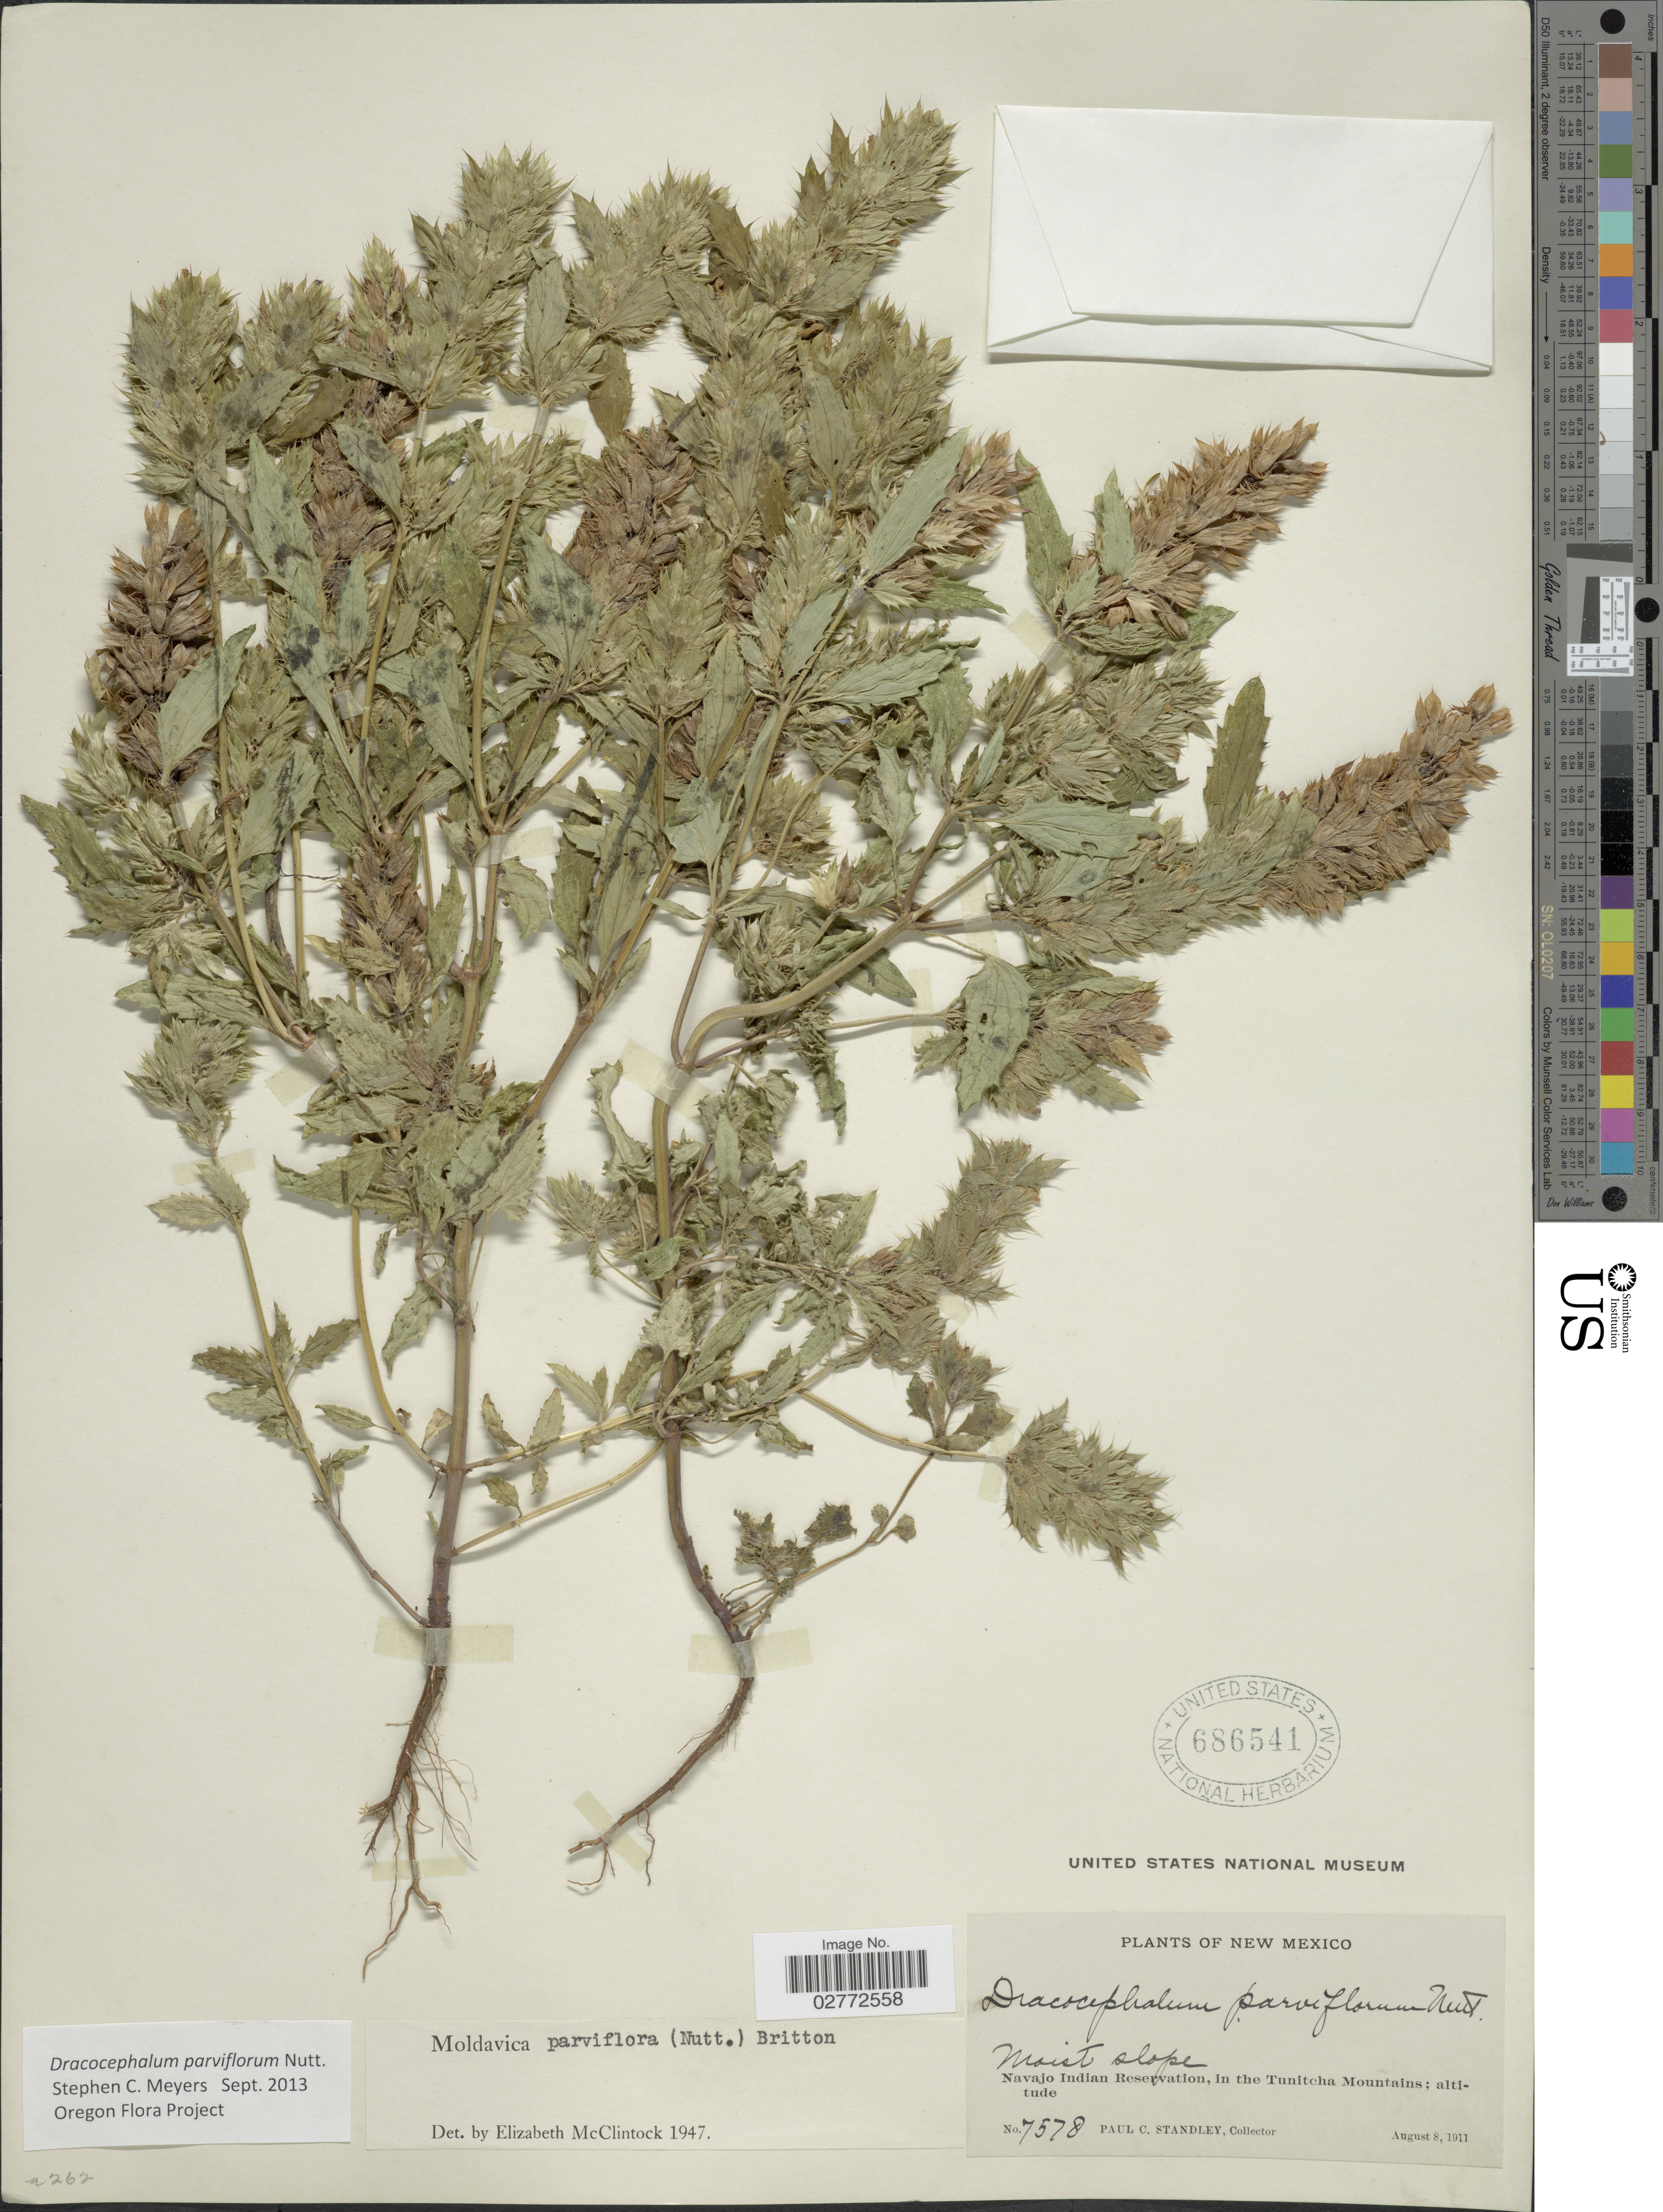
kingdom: Plantae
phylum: Tracheophyta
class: Magnoliopsida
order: Lamiales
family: Lamiaceae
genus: Dracocephalum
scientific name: Dracocephalum parviflorum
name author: Nutt.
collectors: P. C. Standley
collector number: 7578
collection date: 1911-08-08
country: United States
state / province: New Mexico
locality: Navajo Indian Reservation, in the Tunitcha Mountains.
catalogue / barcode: US 686541